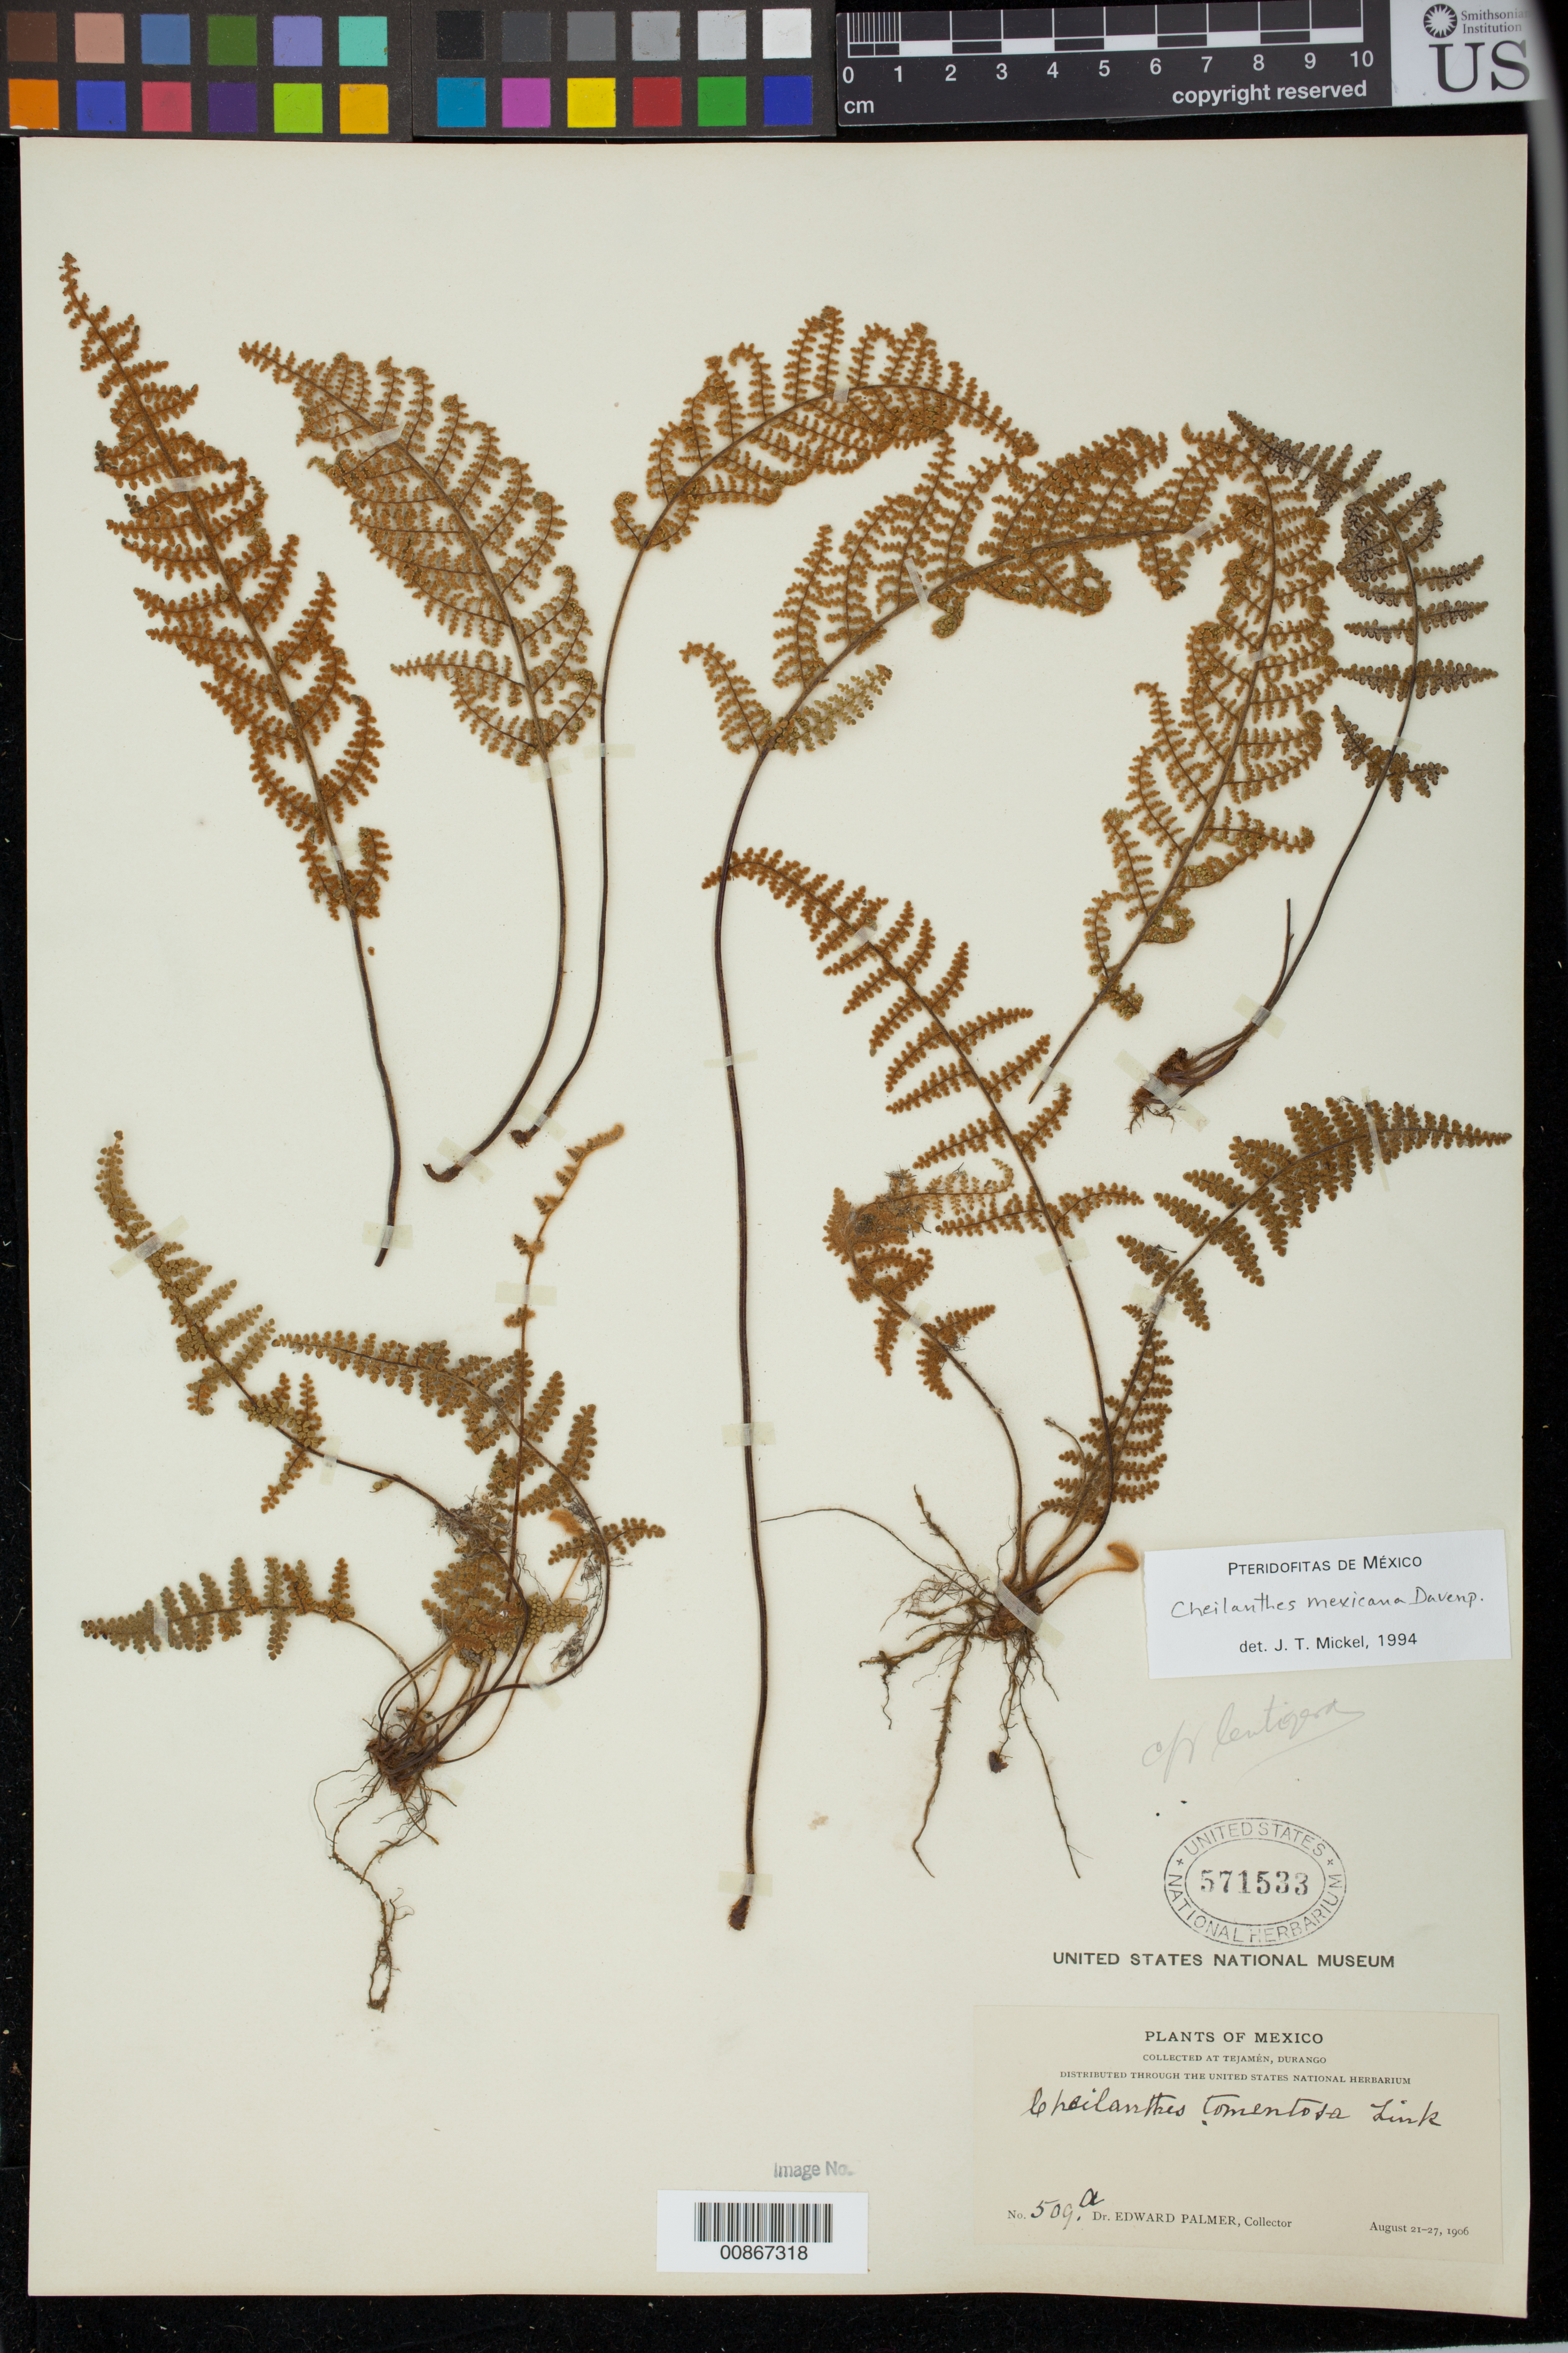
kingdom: Plantae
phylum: Tracheophyta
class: Polypodiopsida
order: Polypodiales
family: Pteridaceae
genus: Myriopteris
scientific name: Myriopteris mexicana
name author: (Davenp.) Grusz & Windham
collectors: E. Palmer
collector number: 509 a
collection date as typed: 21 Aug 1906 to 27 Aug 1906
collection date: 1906-08-21/1906-08-27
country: Mexico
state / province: Durango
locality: Tejamén, Durango.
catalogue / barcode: US 571533